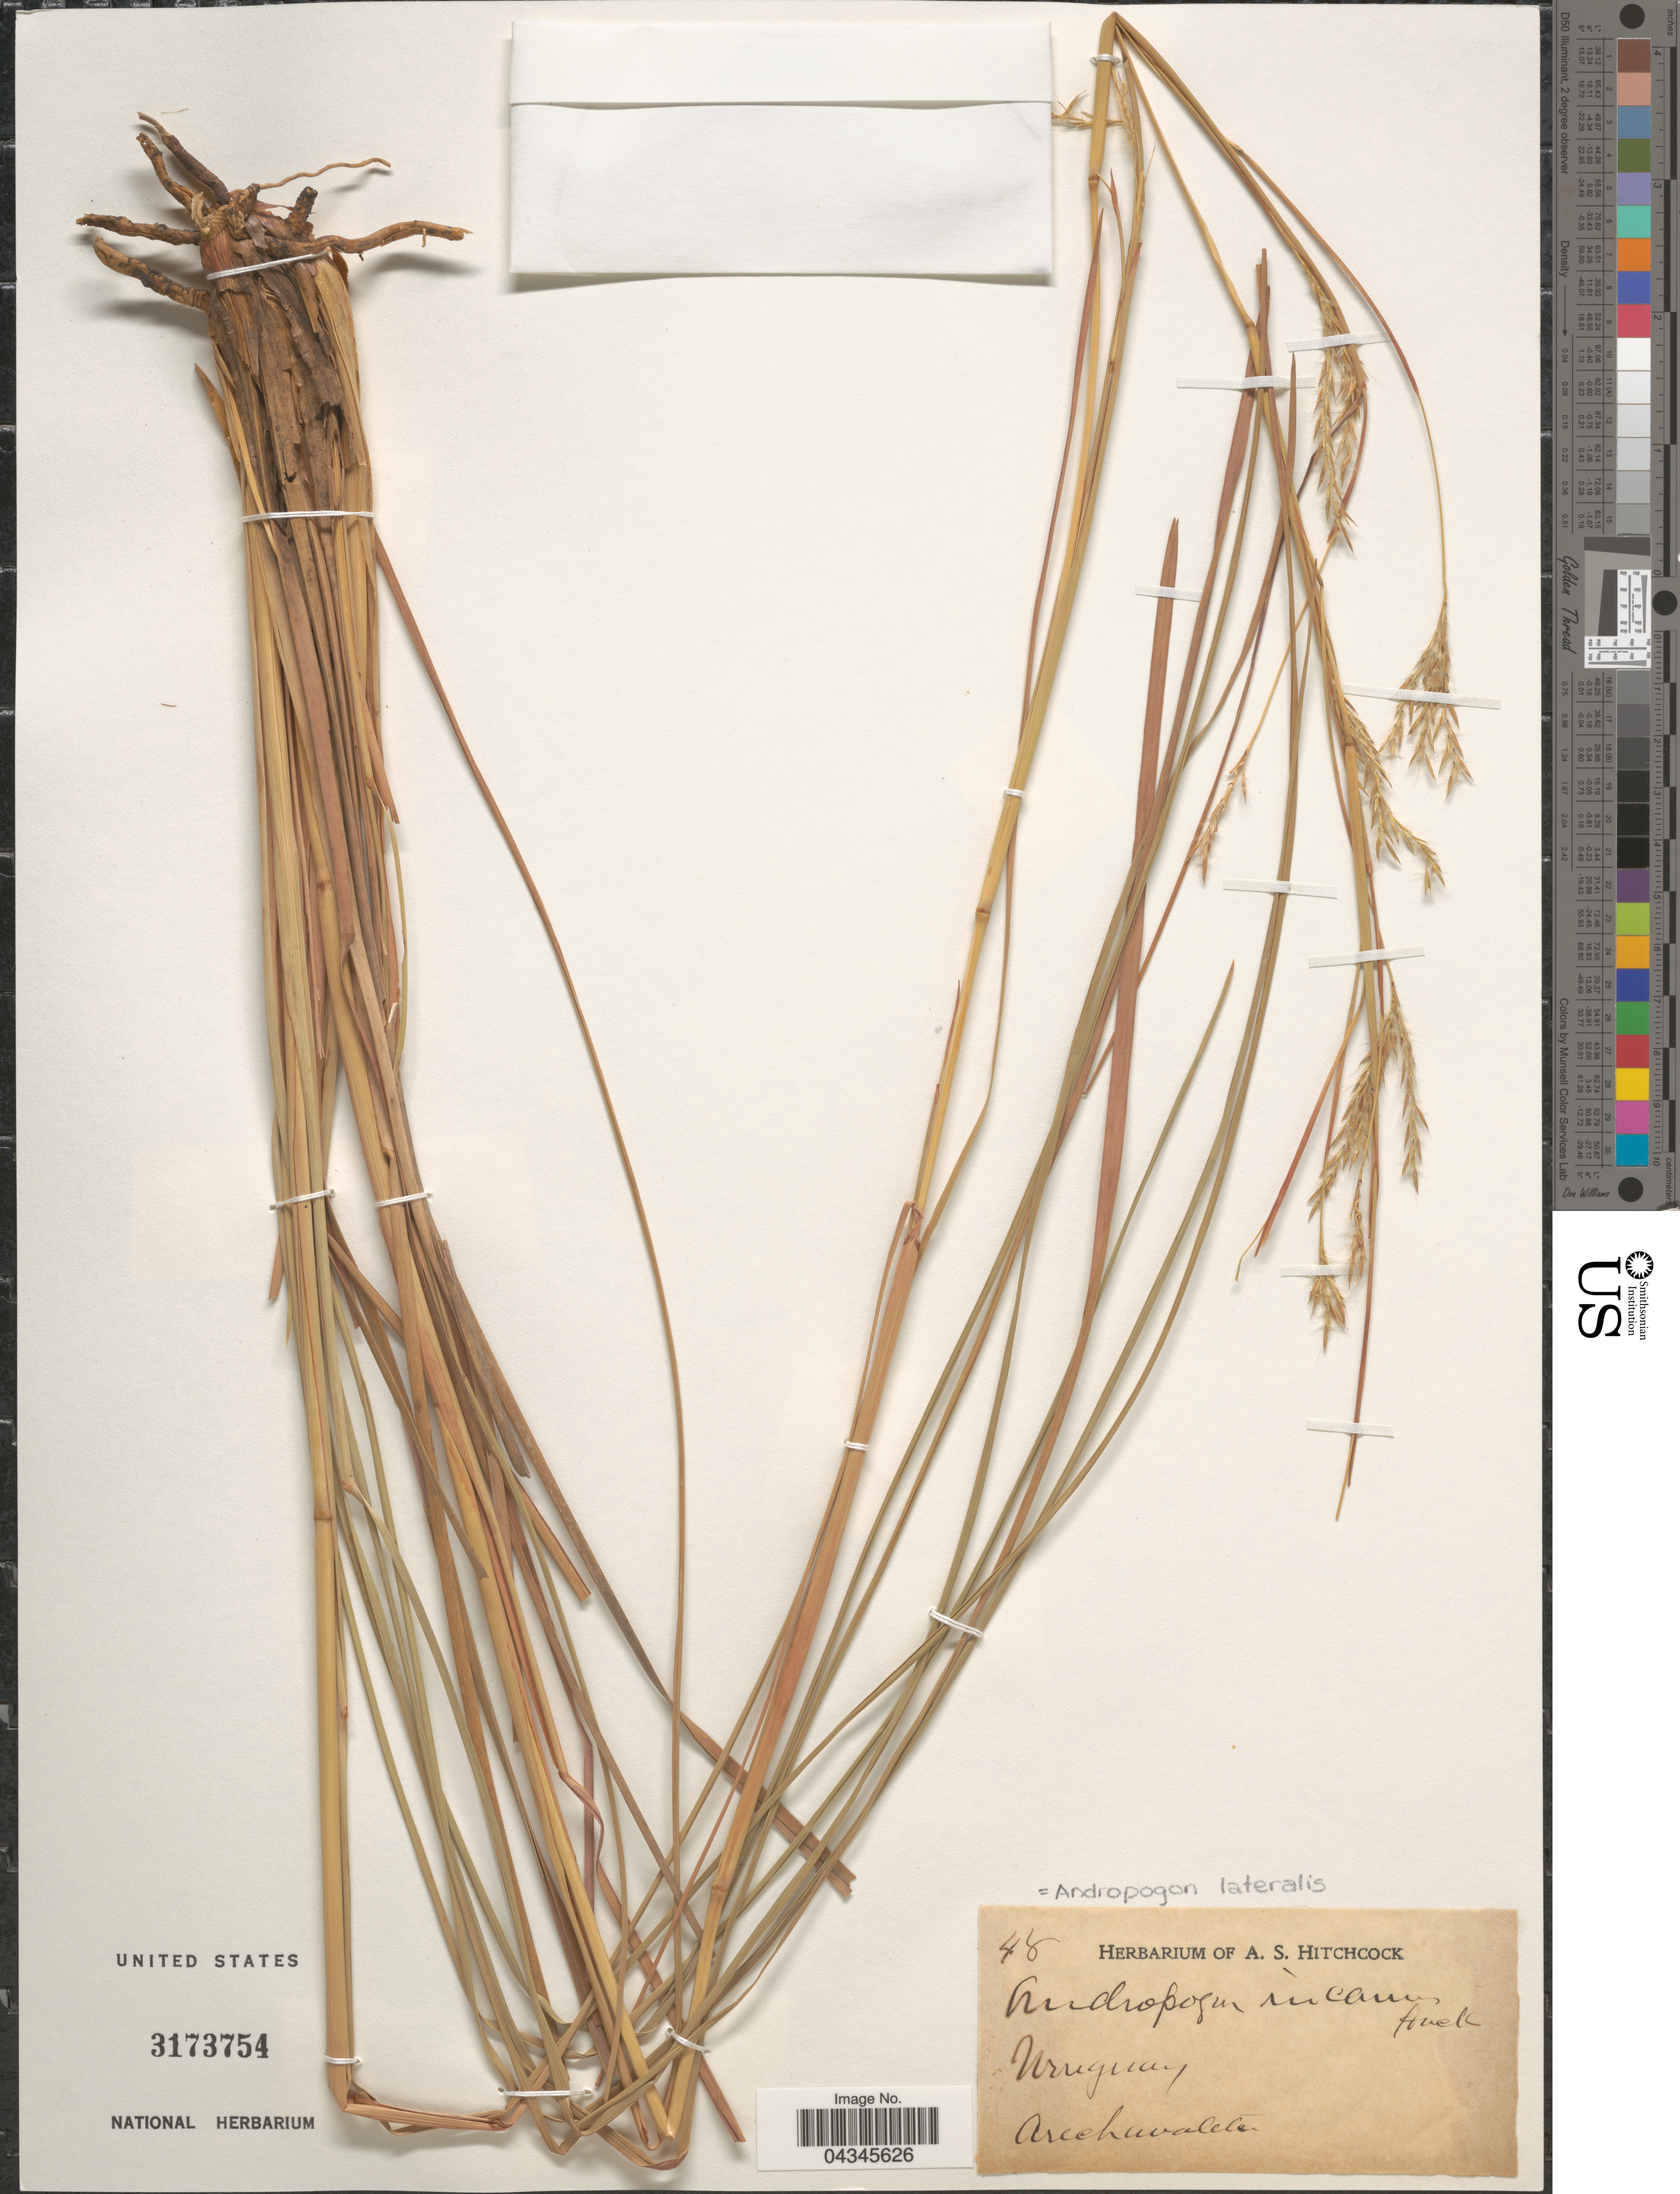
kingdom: Plantae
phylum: Tracheophyta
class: Liliopsida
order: Poales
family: Poaceae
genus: Andropogon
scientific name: Andropogon lateralis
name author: Nees in Mart.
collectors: Arechavaleta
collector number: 48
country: Uruguay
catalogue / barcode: US 3173754